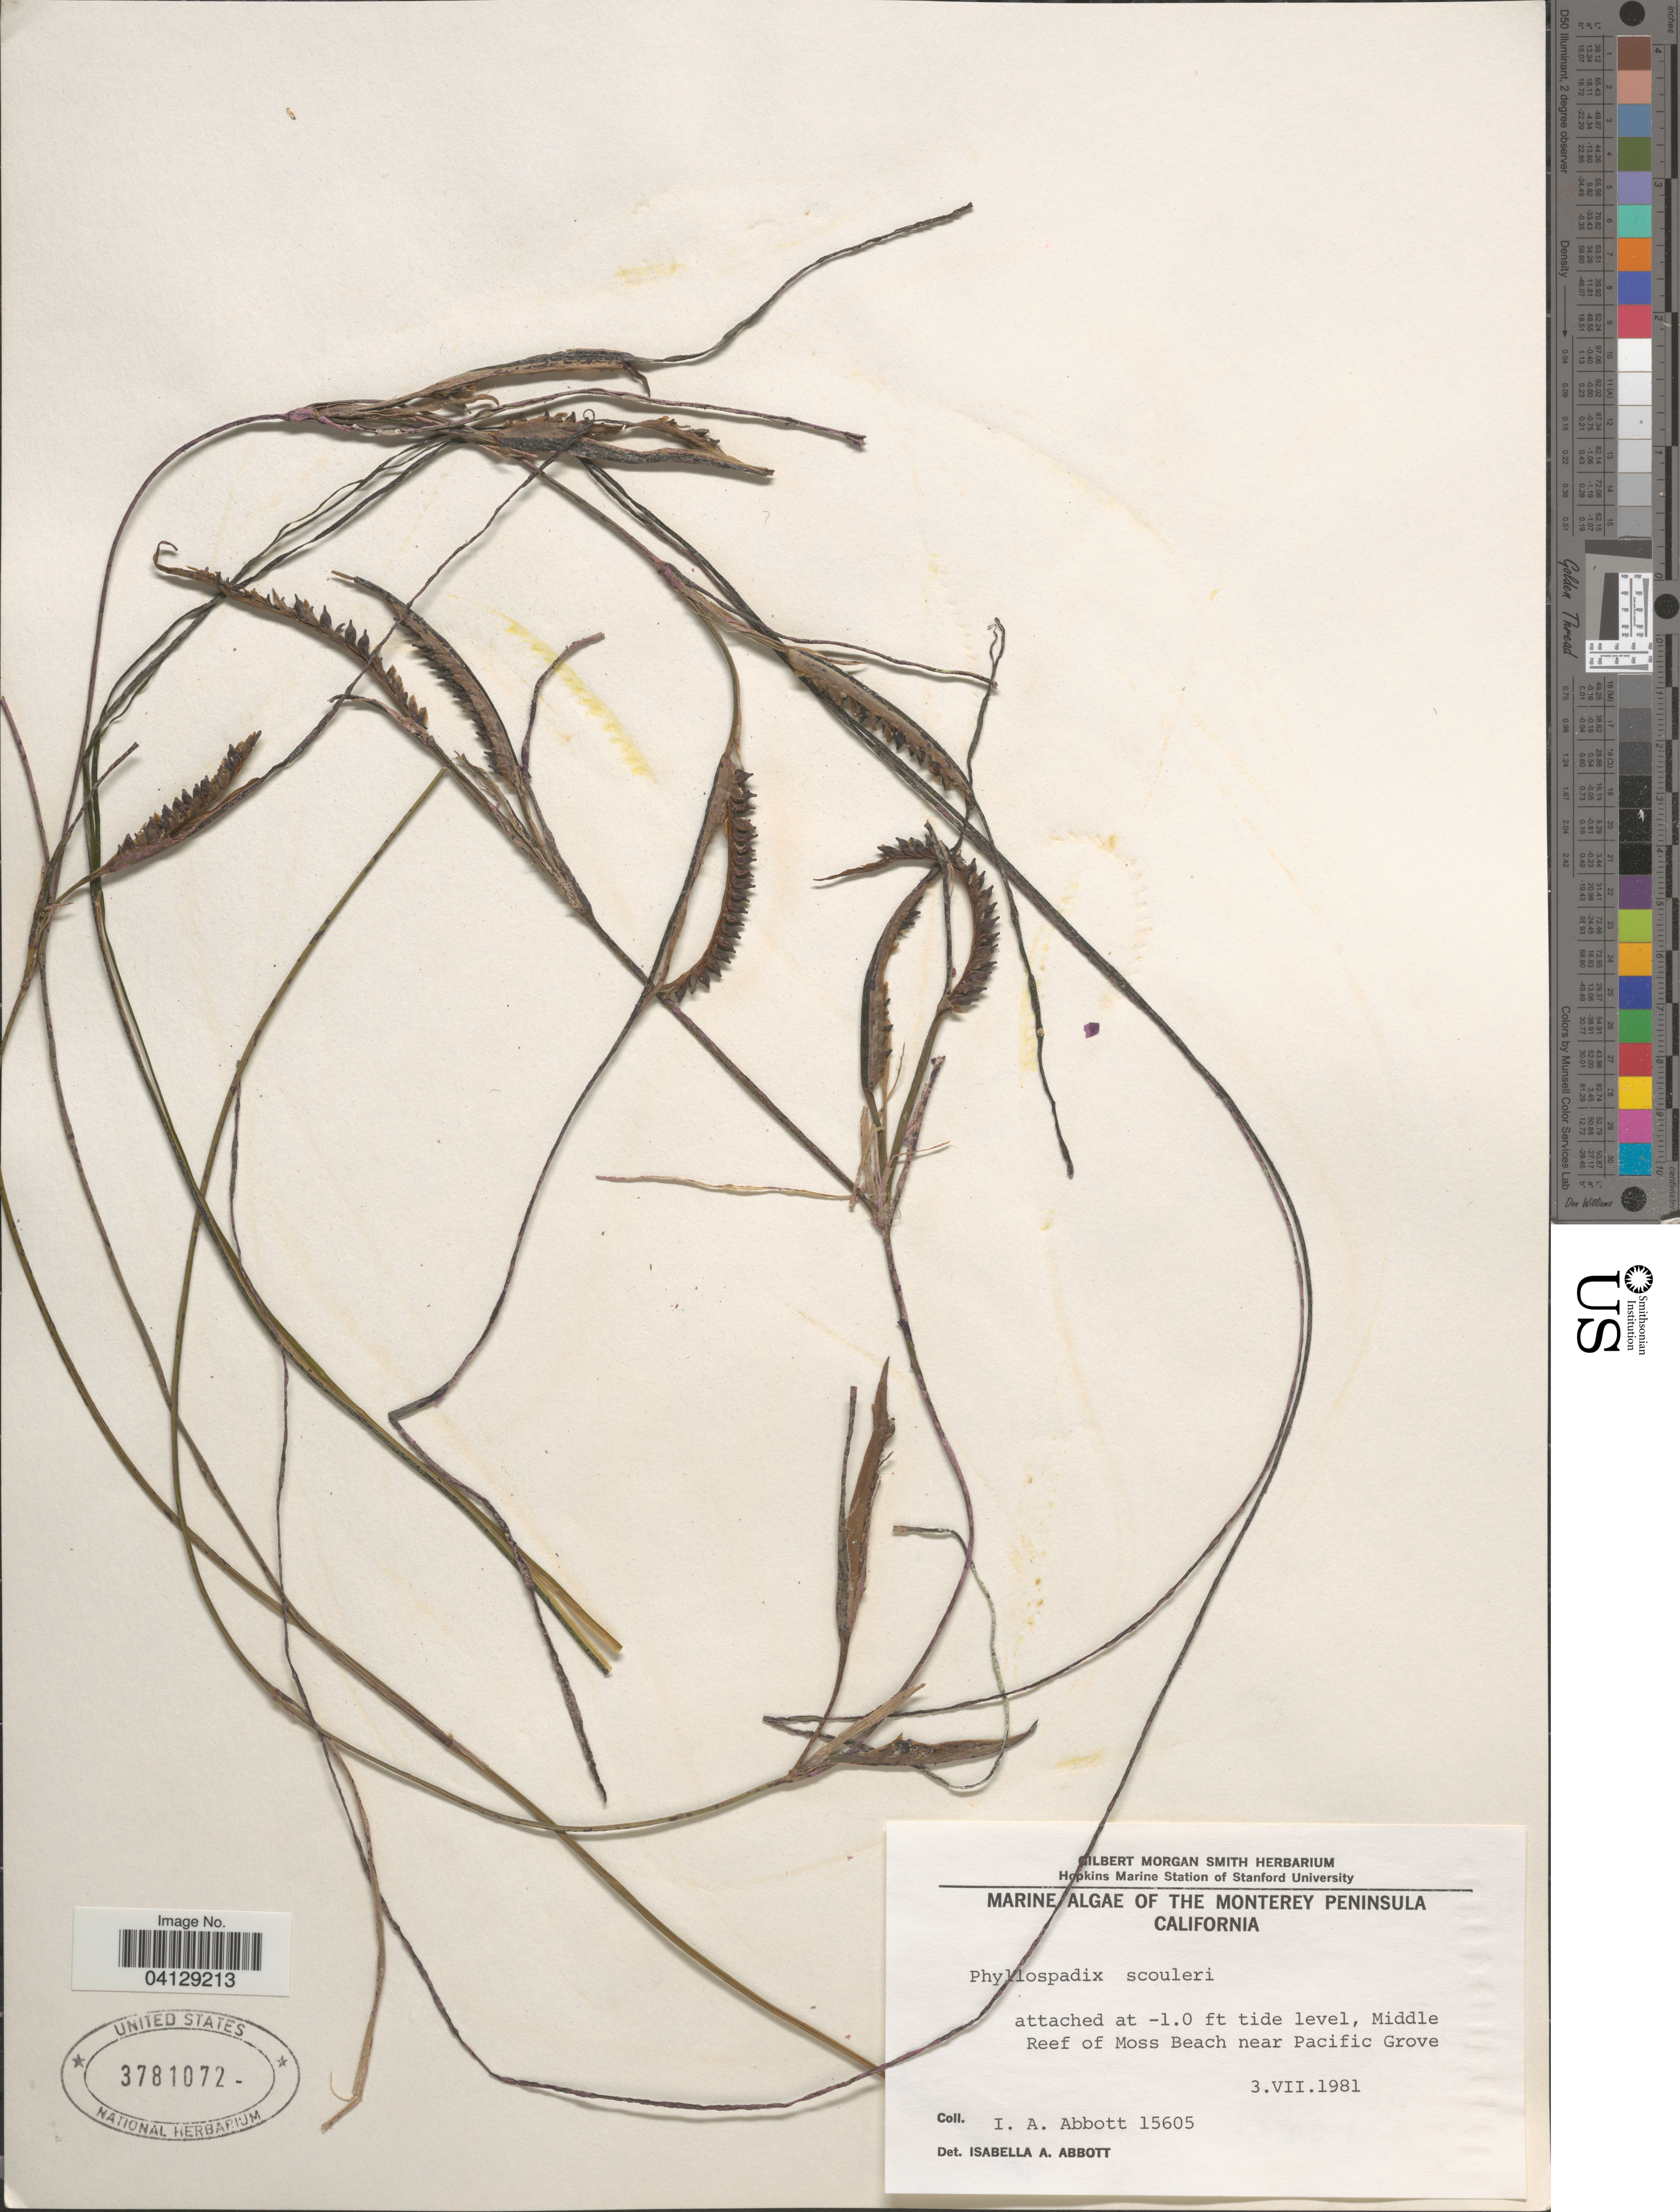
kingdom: Plantae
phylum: Tracheophyta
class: Liliopsida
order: Alismatales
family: Zosteraceae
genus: Phyllospadix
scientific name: Phyllospadix scouleri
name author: Hook.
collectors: I. A. Abbott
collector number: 15605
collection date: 1981-07-03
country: United States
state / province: California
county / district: Monterey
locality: The Monterey Peninsula. Middle Reef of Moss Beach near Pacific Grove.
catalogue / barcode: US 3781072